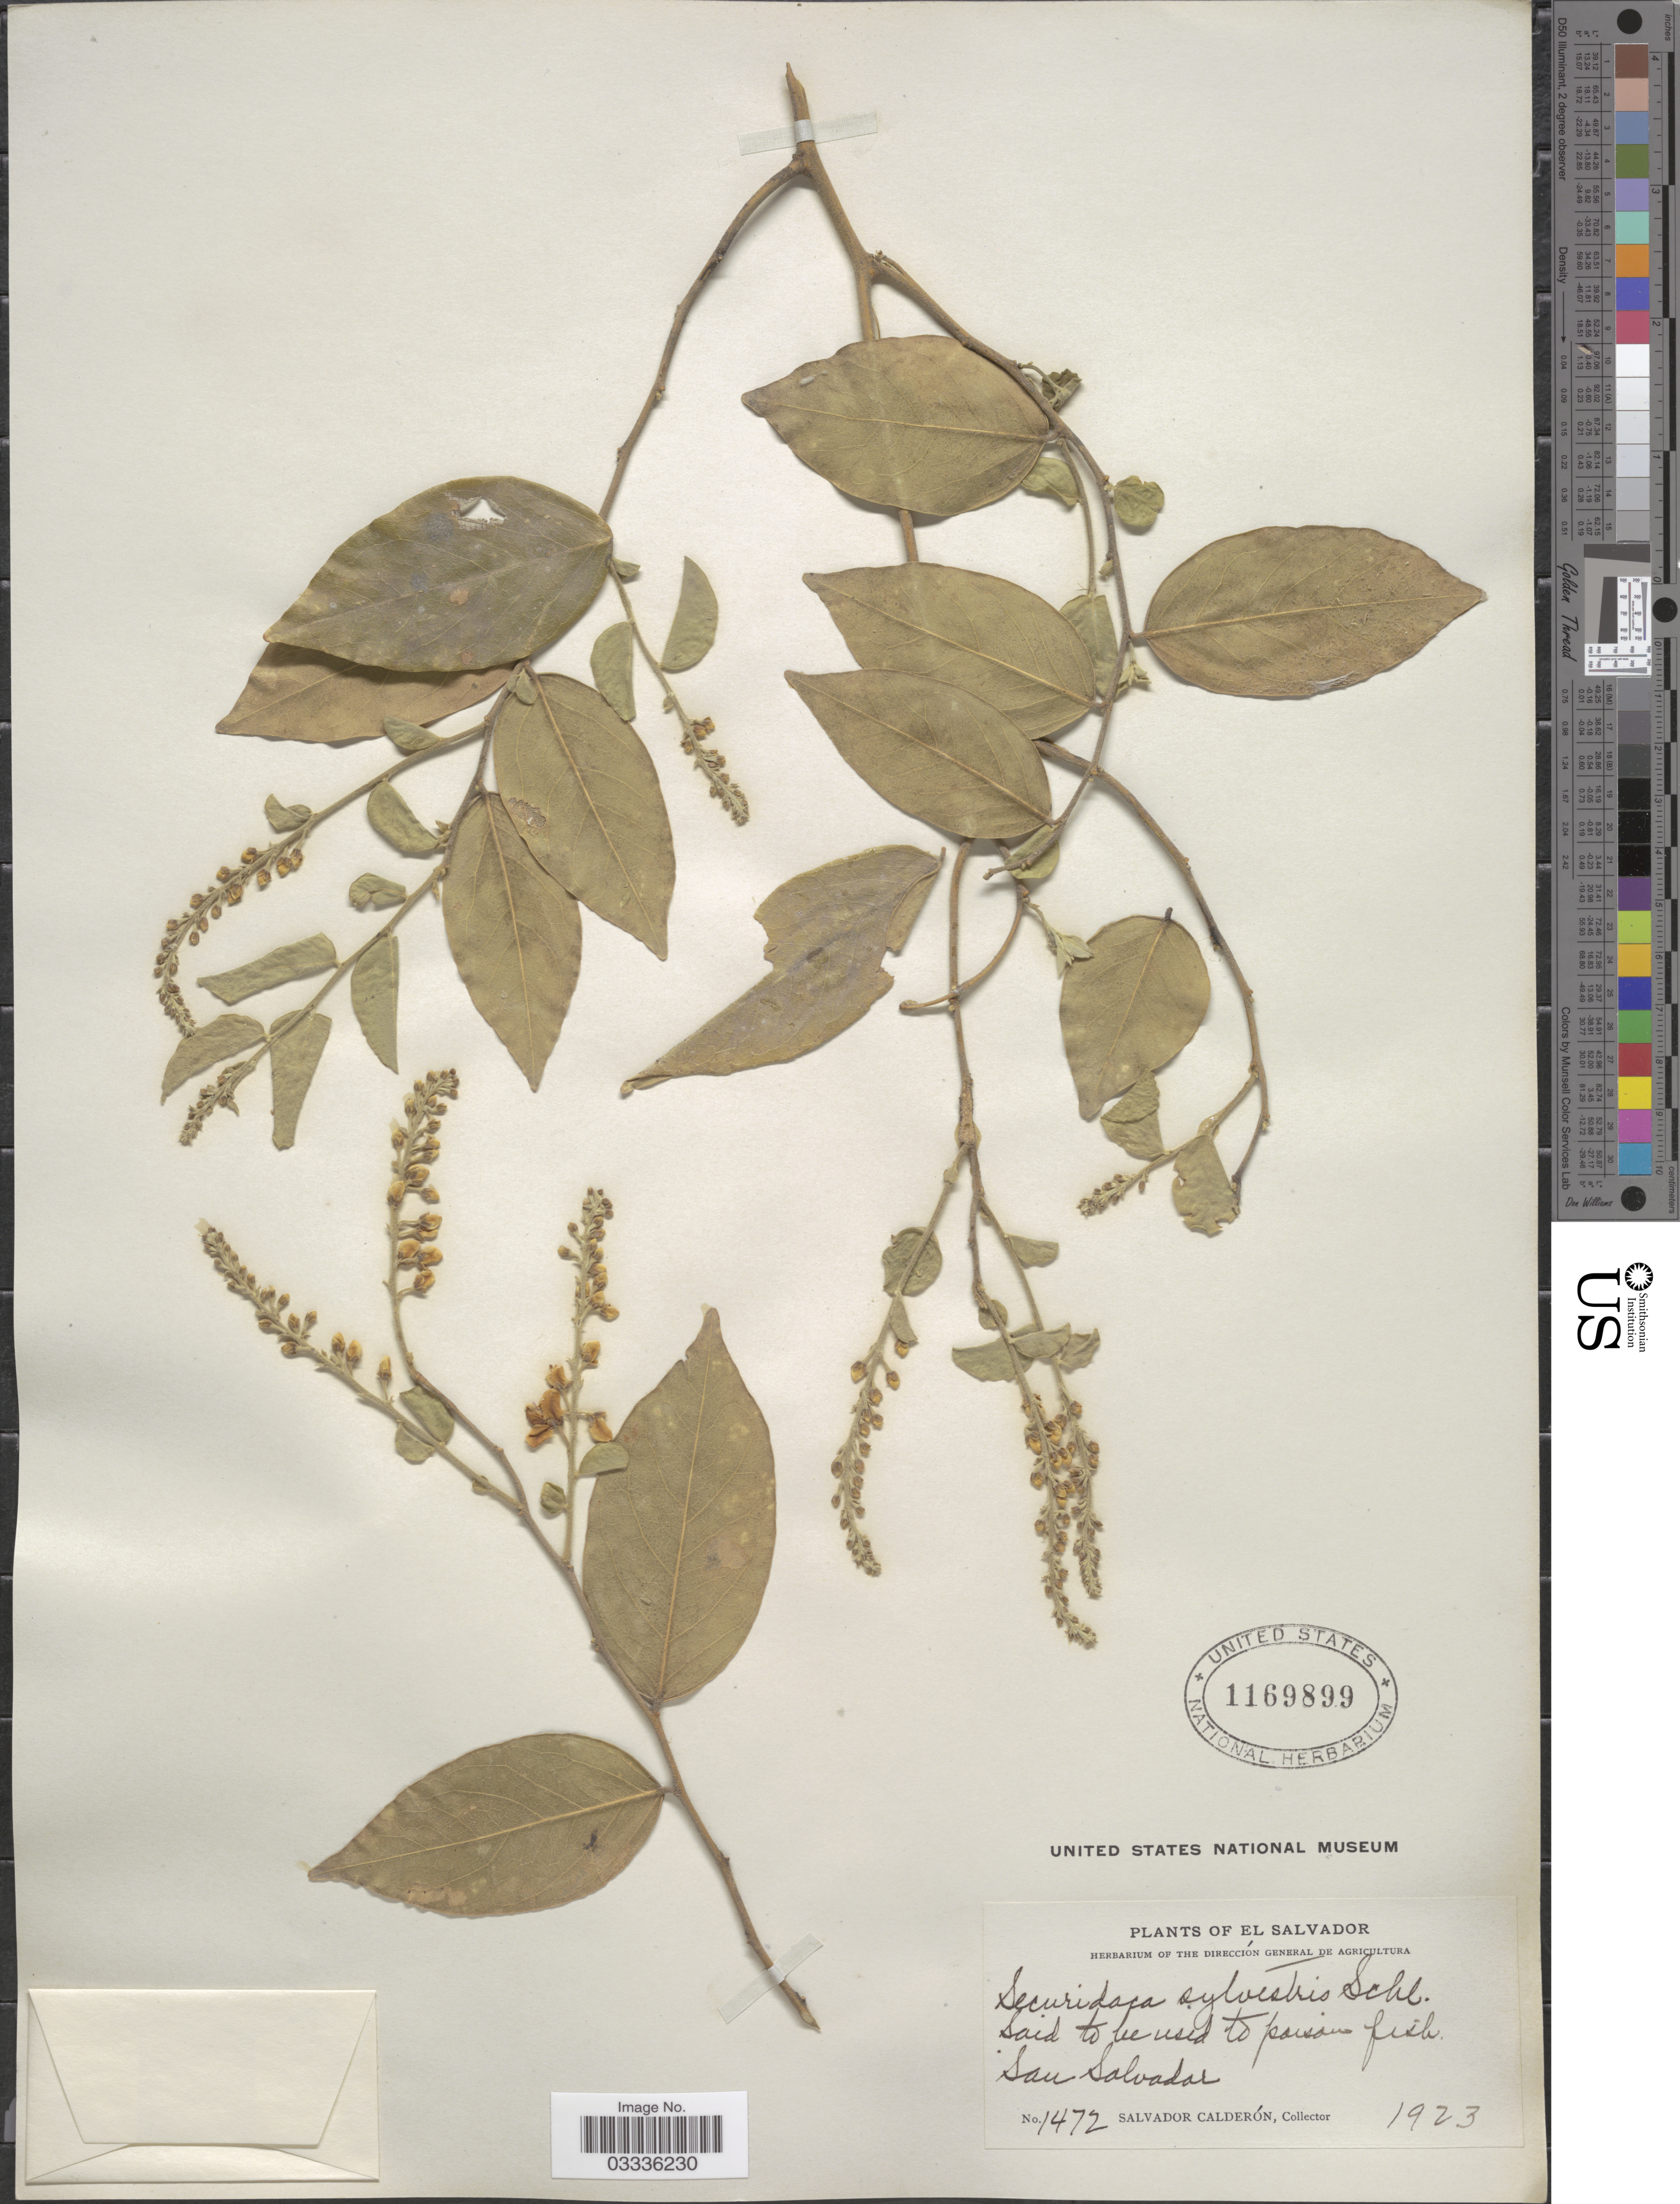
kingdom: Plantae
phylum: Tracheophyta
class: Magnoliopsida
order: Fabales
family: Polygalaceae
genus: Securidaca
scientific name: Securidaca sylvestris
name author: Schltdl.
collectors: S. Calderón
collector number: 1472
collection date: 1923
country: El Salvador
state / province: San Salvador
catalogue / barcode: US 1169899